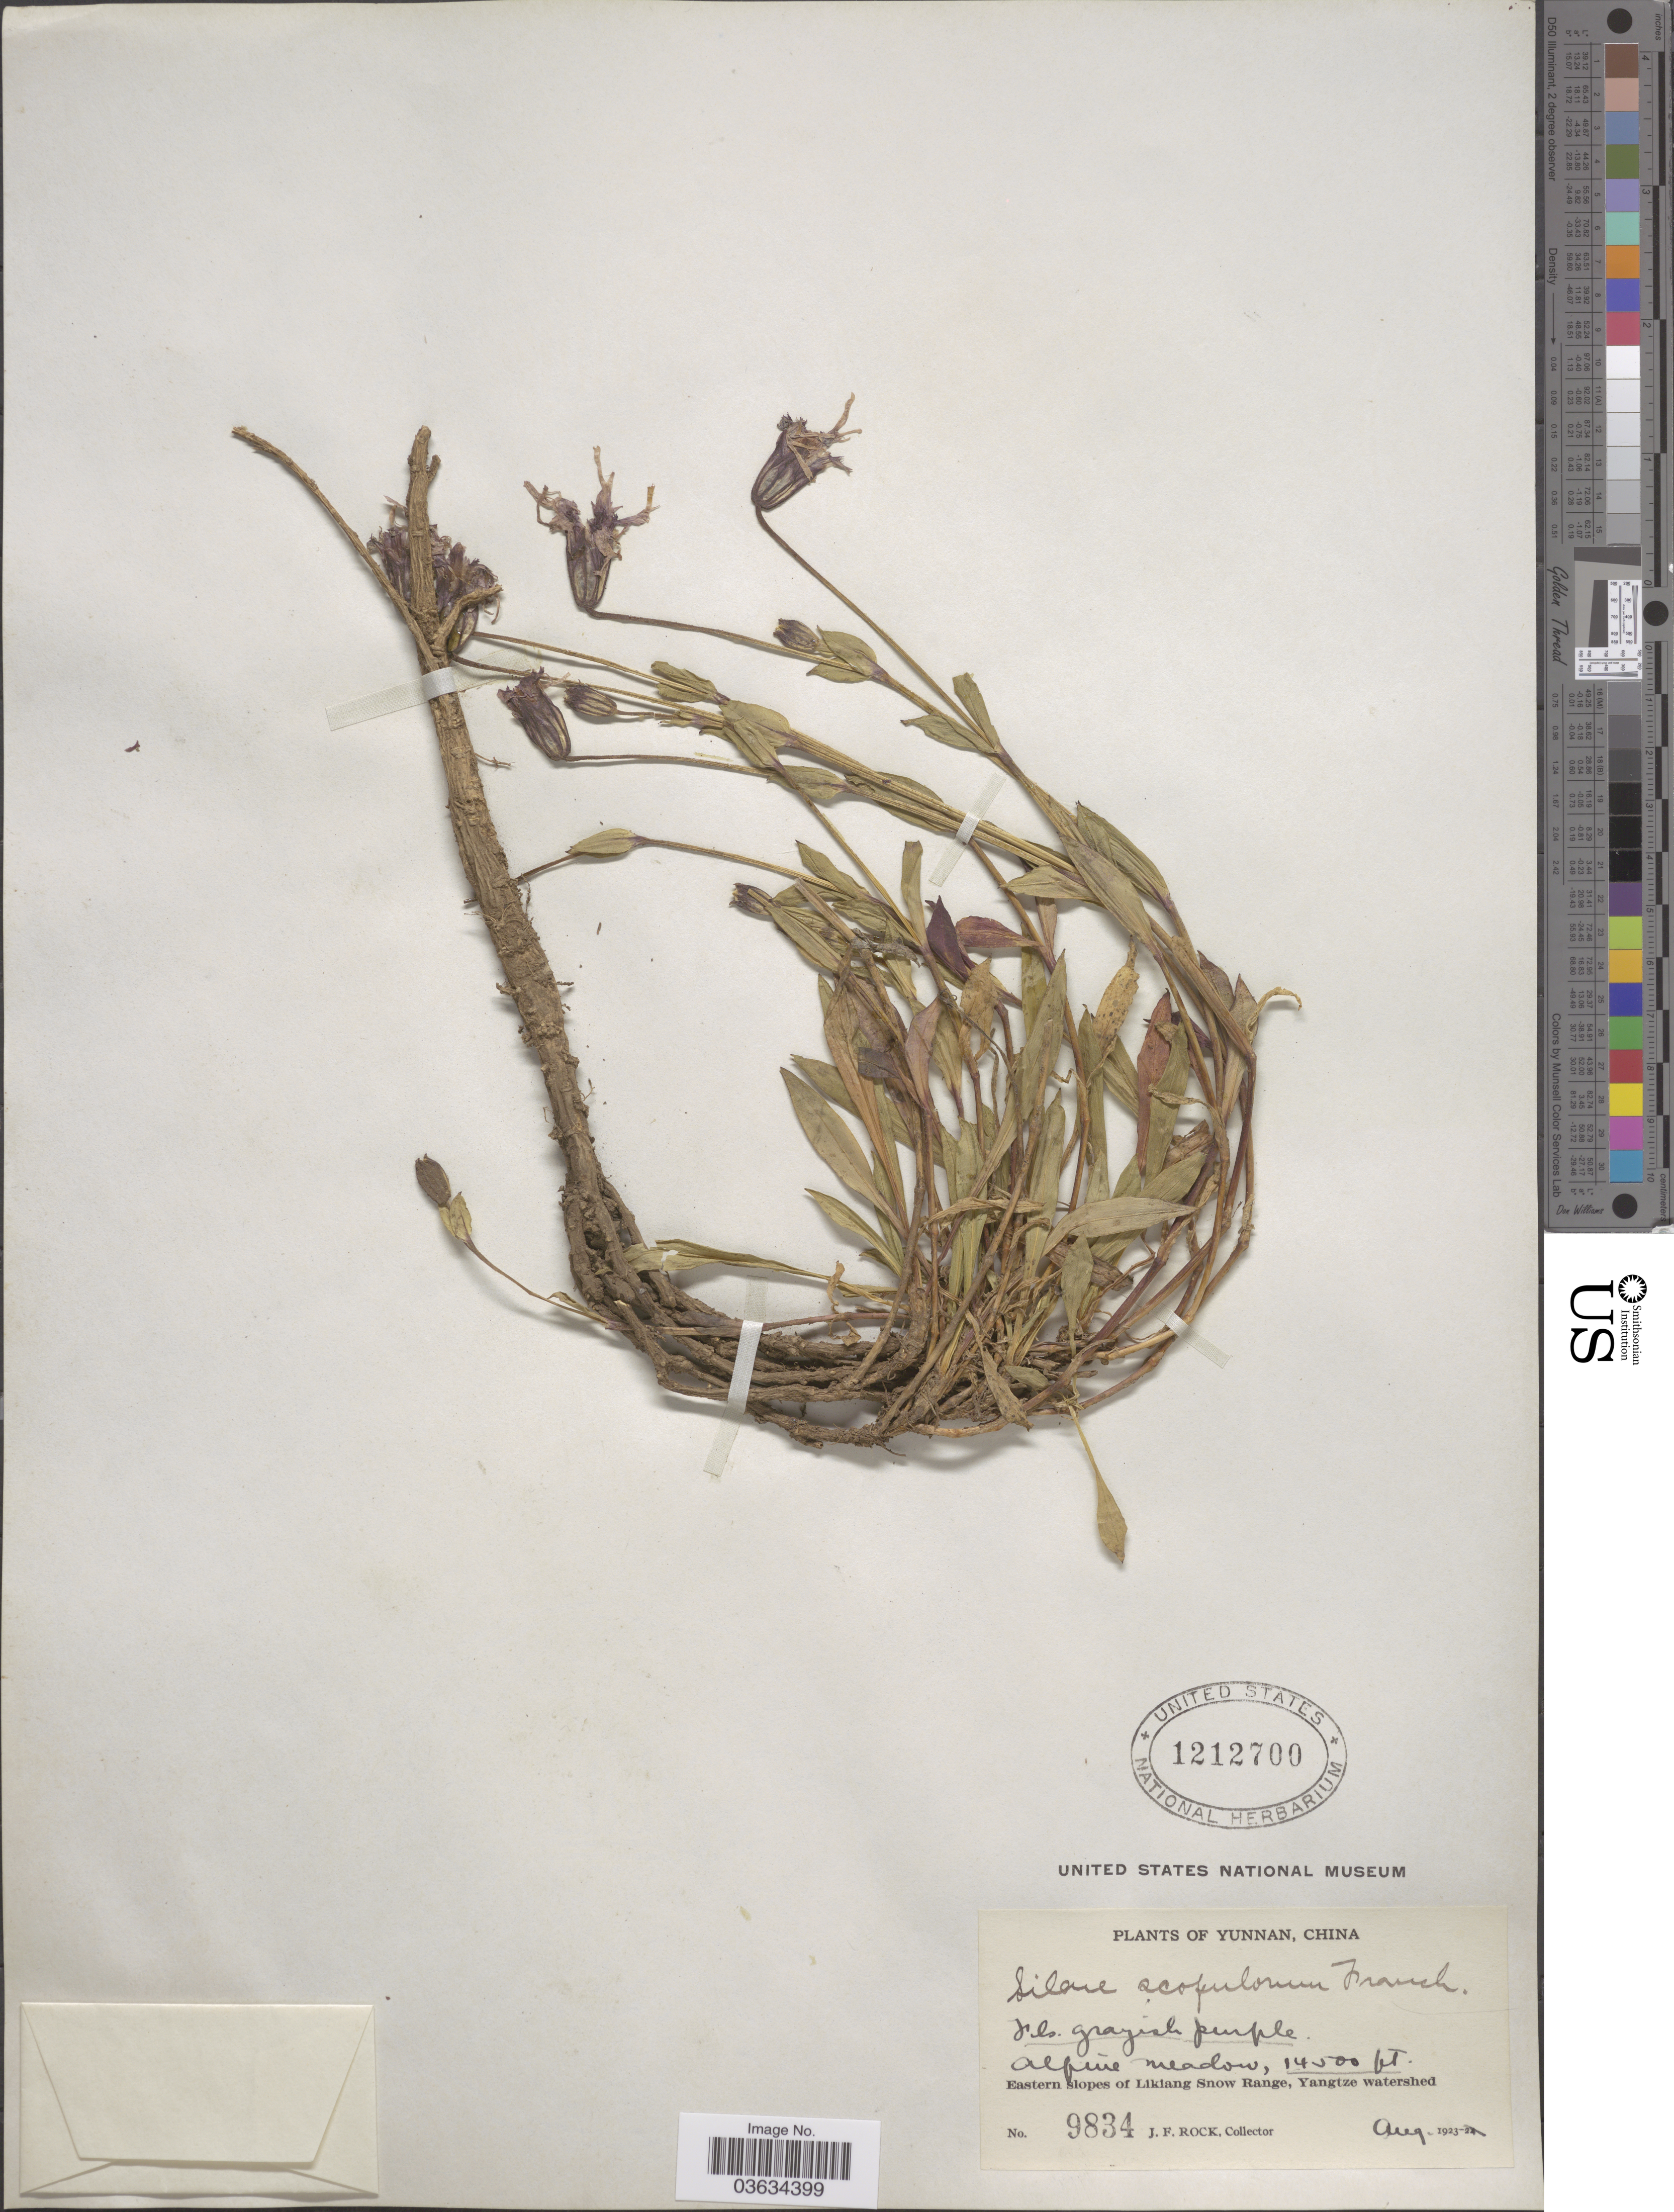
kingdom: Plantae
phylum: Tracheophyta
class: Magnoliopsida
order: Caryophyllales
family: Caryophyllaceae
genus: Silene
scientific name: Silene scopulorum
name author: Franch.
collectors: J. Rock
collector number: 9834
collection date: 1923-08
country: China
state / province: Yunnan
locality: Alpine meadow. Eastern slopes of Likiang Snow Range, Yangtze watershed.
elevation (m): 4420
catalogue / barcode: US 1212700